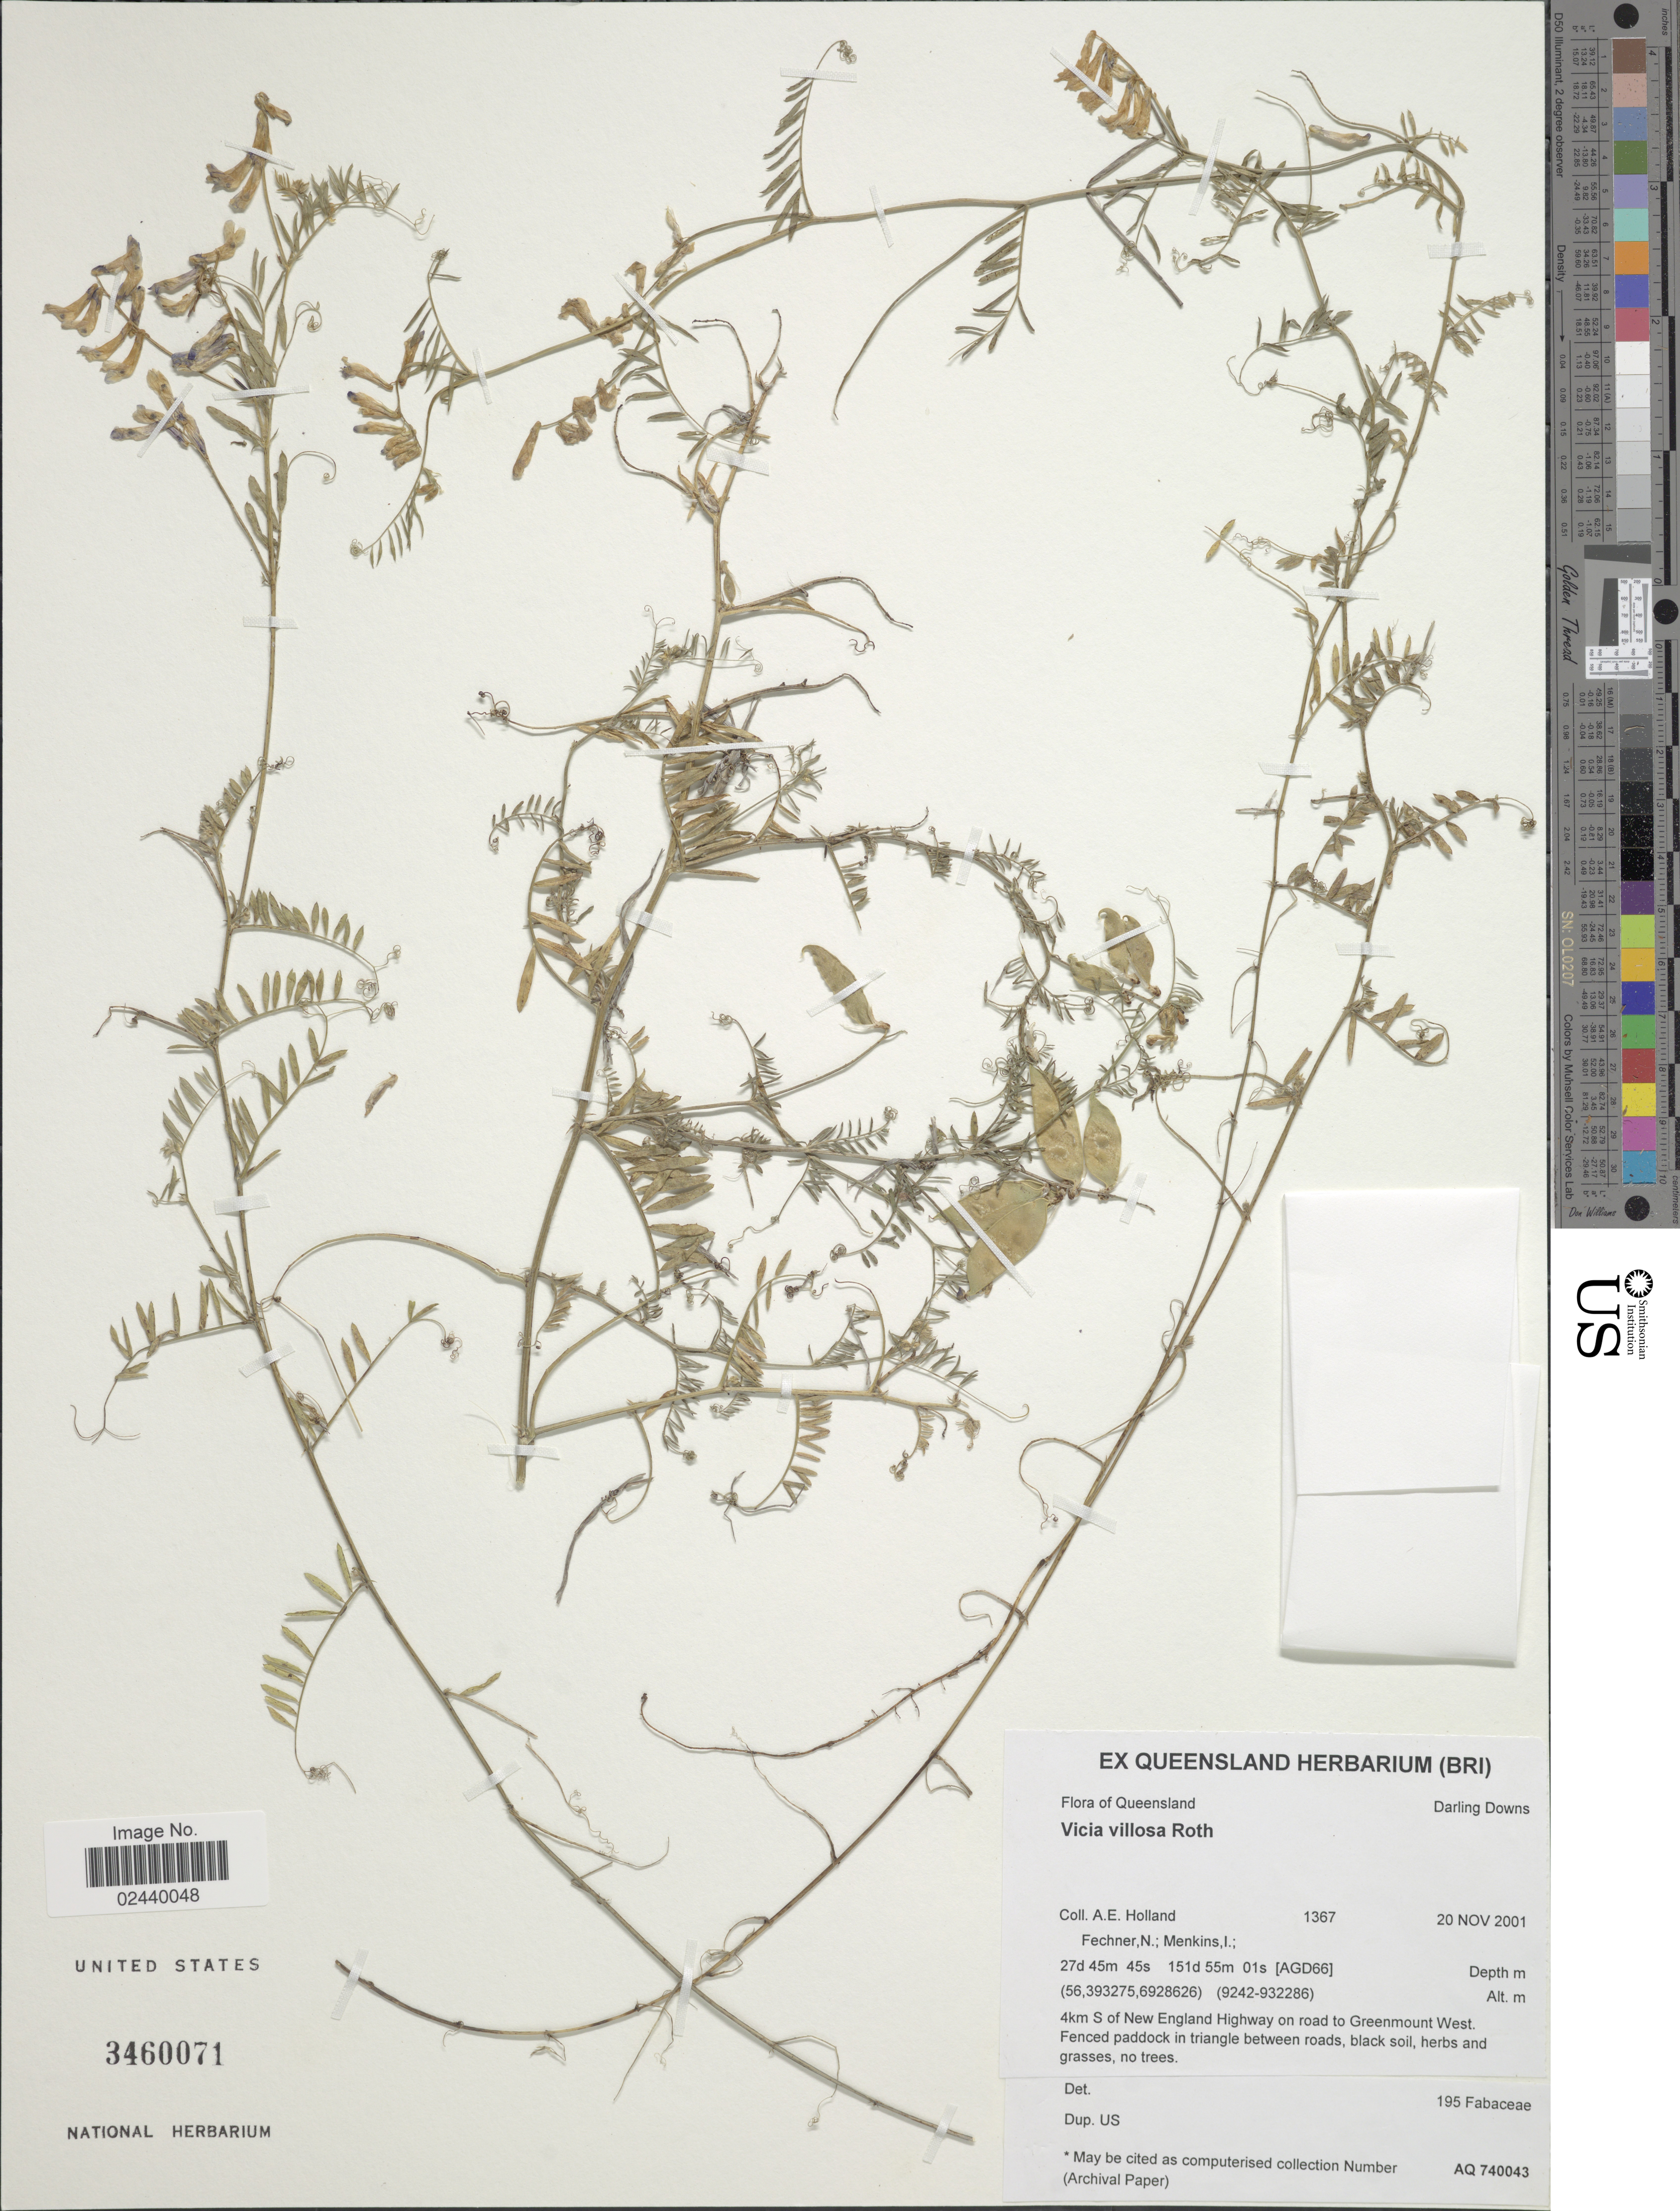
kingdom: Plantae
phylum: Tracheophyta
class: Magnoliopsida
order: Fabales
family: Fabaceae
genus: Vicia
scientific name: Vicia villosa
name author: Roth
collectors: A. Holland, N. Fechner & I. Menkins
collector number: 1367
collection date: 2001-11-20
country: Australia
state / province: Queensland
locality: Darling Downs, 4km S of New England Highway on road to Greenmount West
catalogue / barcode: US 3460071